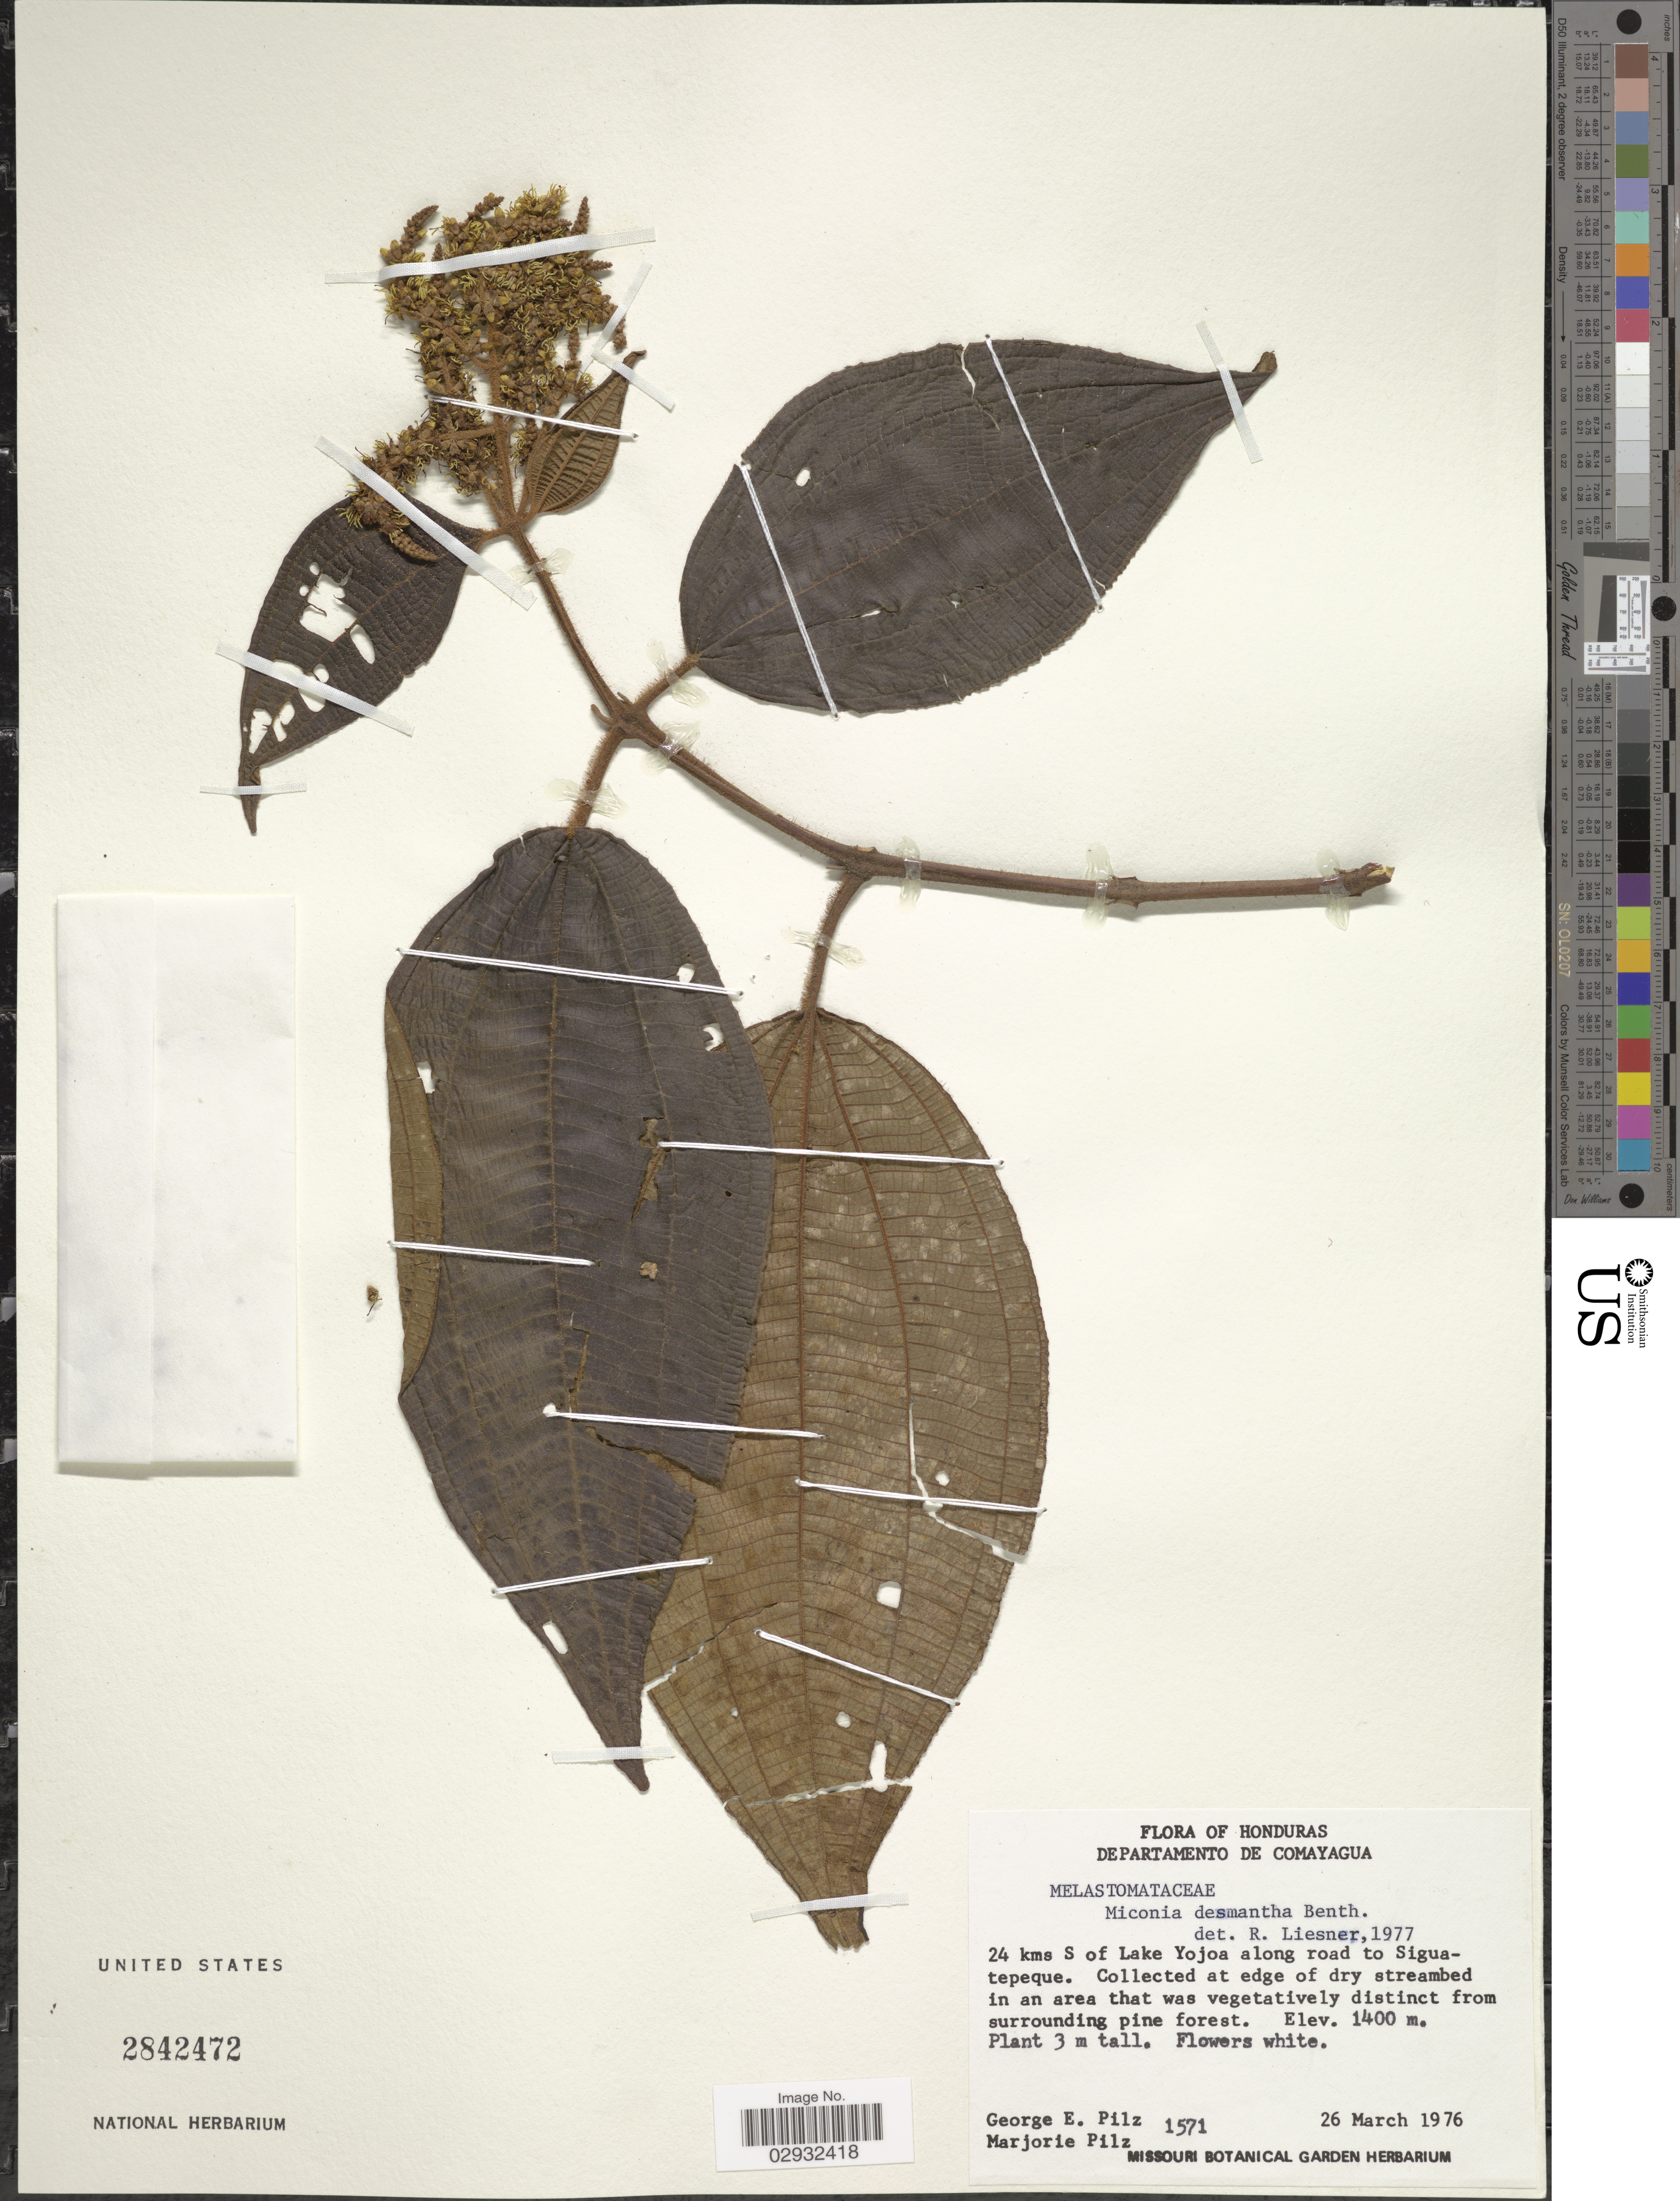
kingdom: Plantae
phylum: Tracheophyta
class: Magnoliopsida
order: Myrtales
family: Melastomataceae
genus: Miconia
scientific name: Miconia desmantha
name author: Benth.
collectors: G. E. Pilz & M. Pilz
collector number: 1571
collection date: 1976-03-26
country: Honduras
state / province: Comayagua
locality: Departamento de Comayagua. 24 kms S of Lake Yojoa along road to Siguatepeque.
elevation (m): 1400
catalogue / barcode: US 2842472